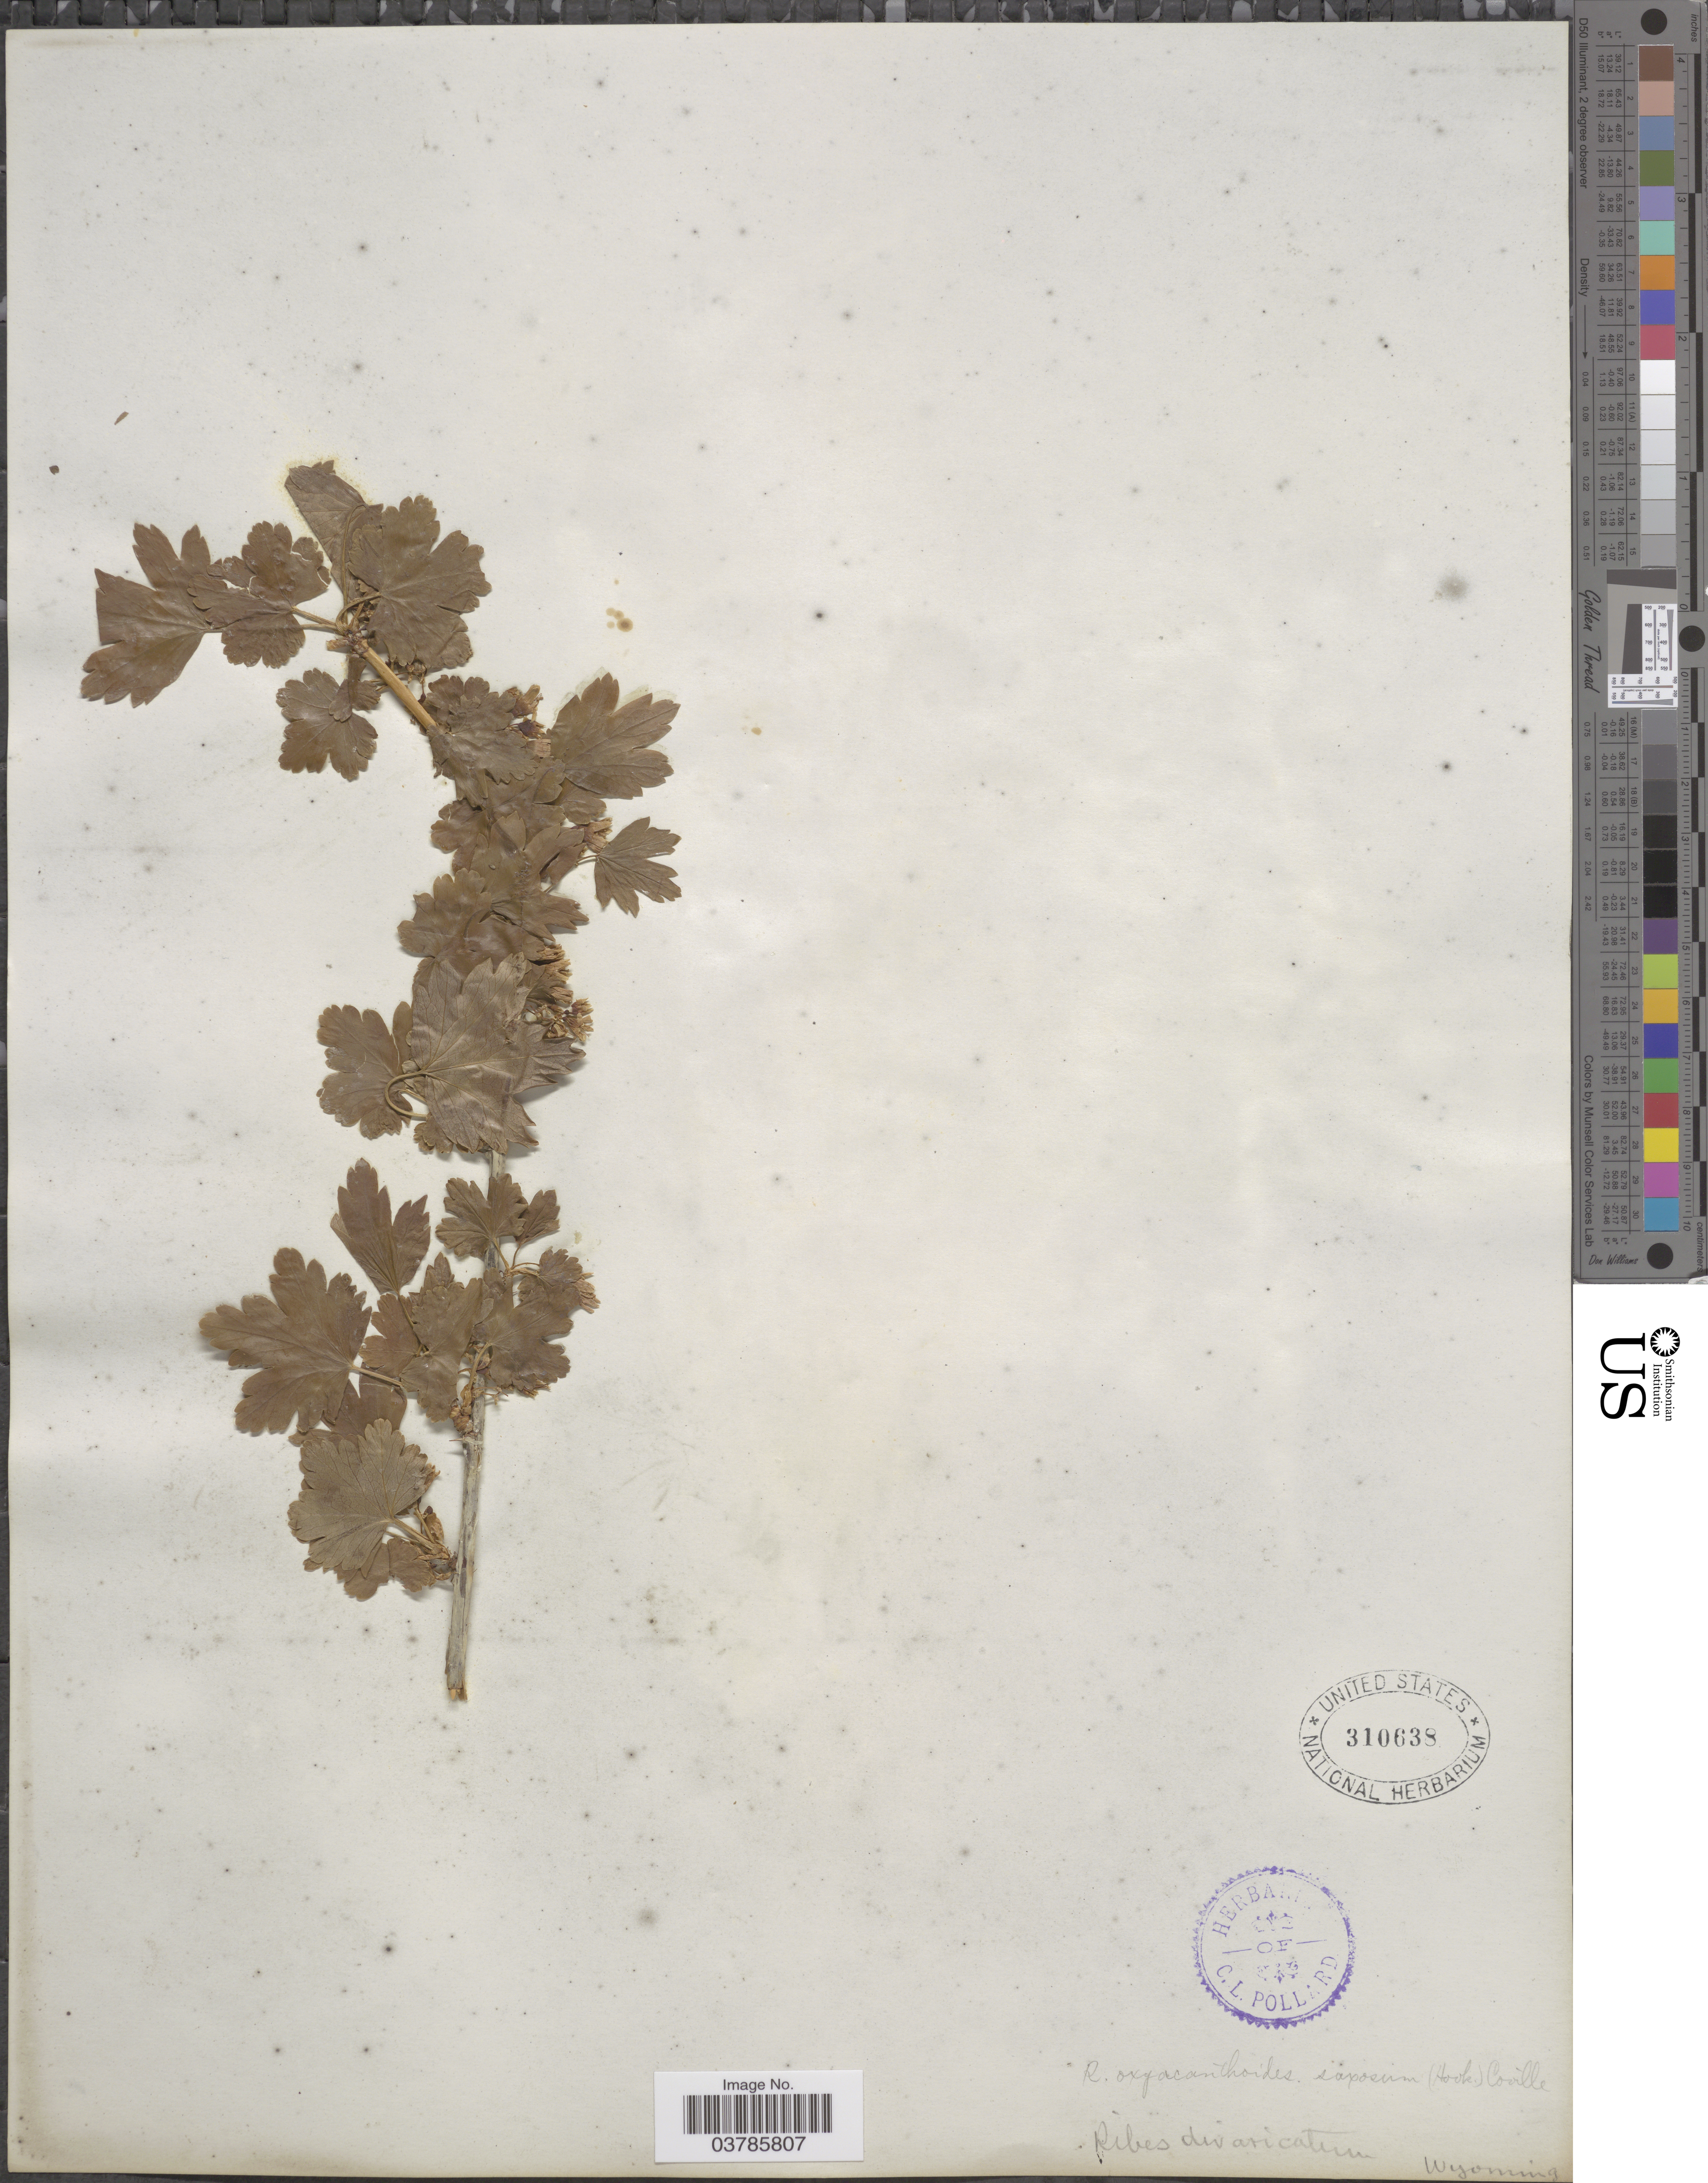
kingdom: Plantae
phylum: Tracheophyta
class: Magnoliopsida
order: Saxifragales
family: Grossulariaceae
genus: Ribes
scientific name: Ribes inerme var. inerme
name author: Rydb.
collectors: ex herb. C.L. Pollard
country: United States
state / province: Wyoming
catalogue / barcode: US 310638